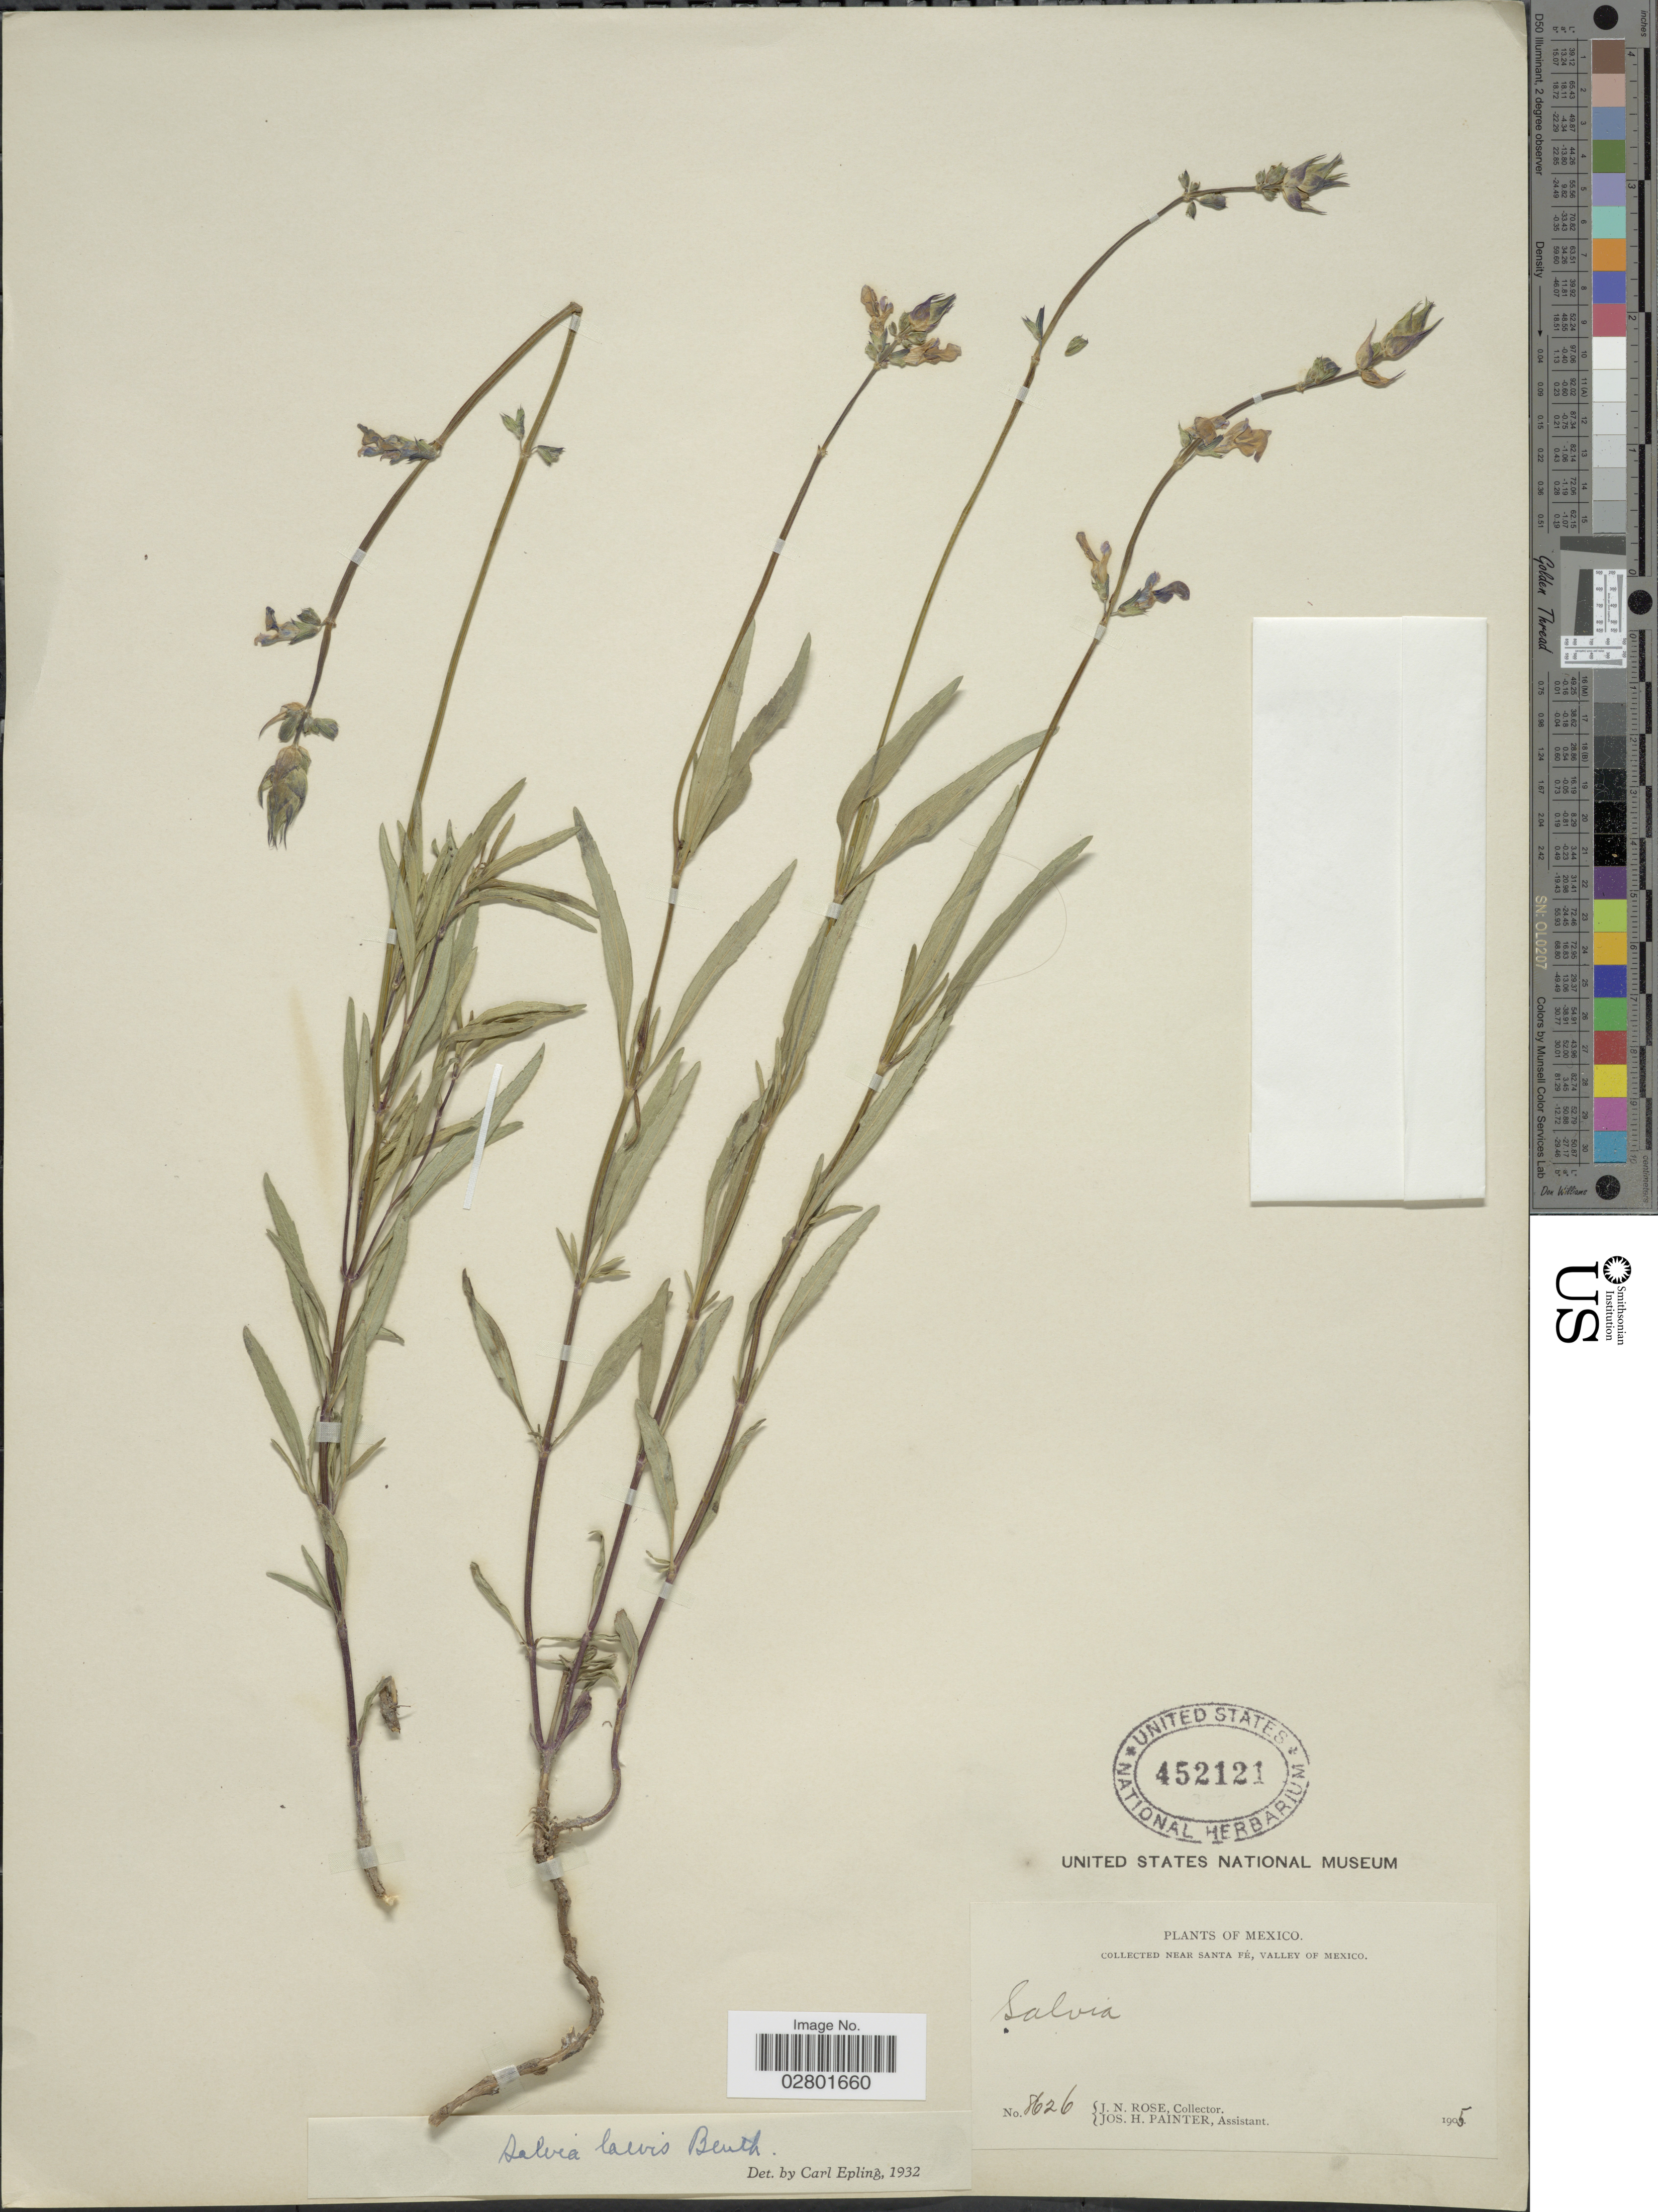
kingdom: Plantae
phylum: Tracheophyta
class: Magnoliopsida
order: Lamiales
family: Lamiaceae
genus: Salvia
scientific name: Salvia laevis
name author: Benth.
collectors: J. N. Rose & J. H. Painter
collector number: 8626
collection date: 1905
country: Mexico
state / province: México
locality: Near Santa Fé, Valley of Mexico.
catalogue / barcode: US 452121